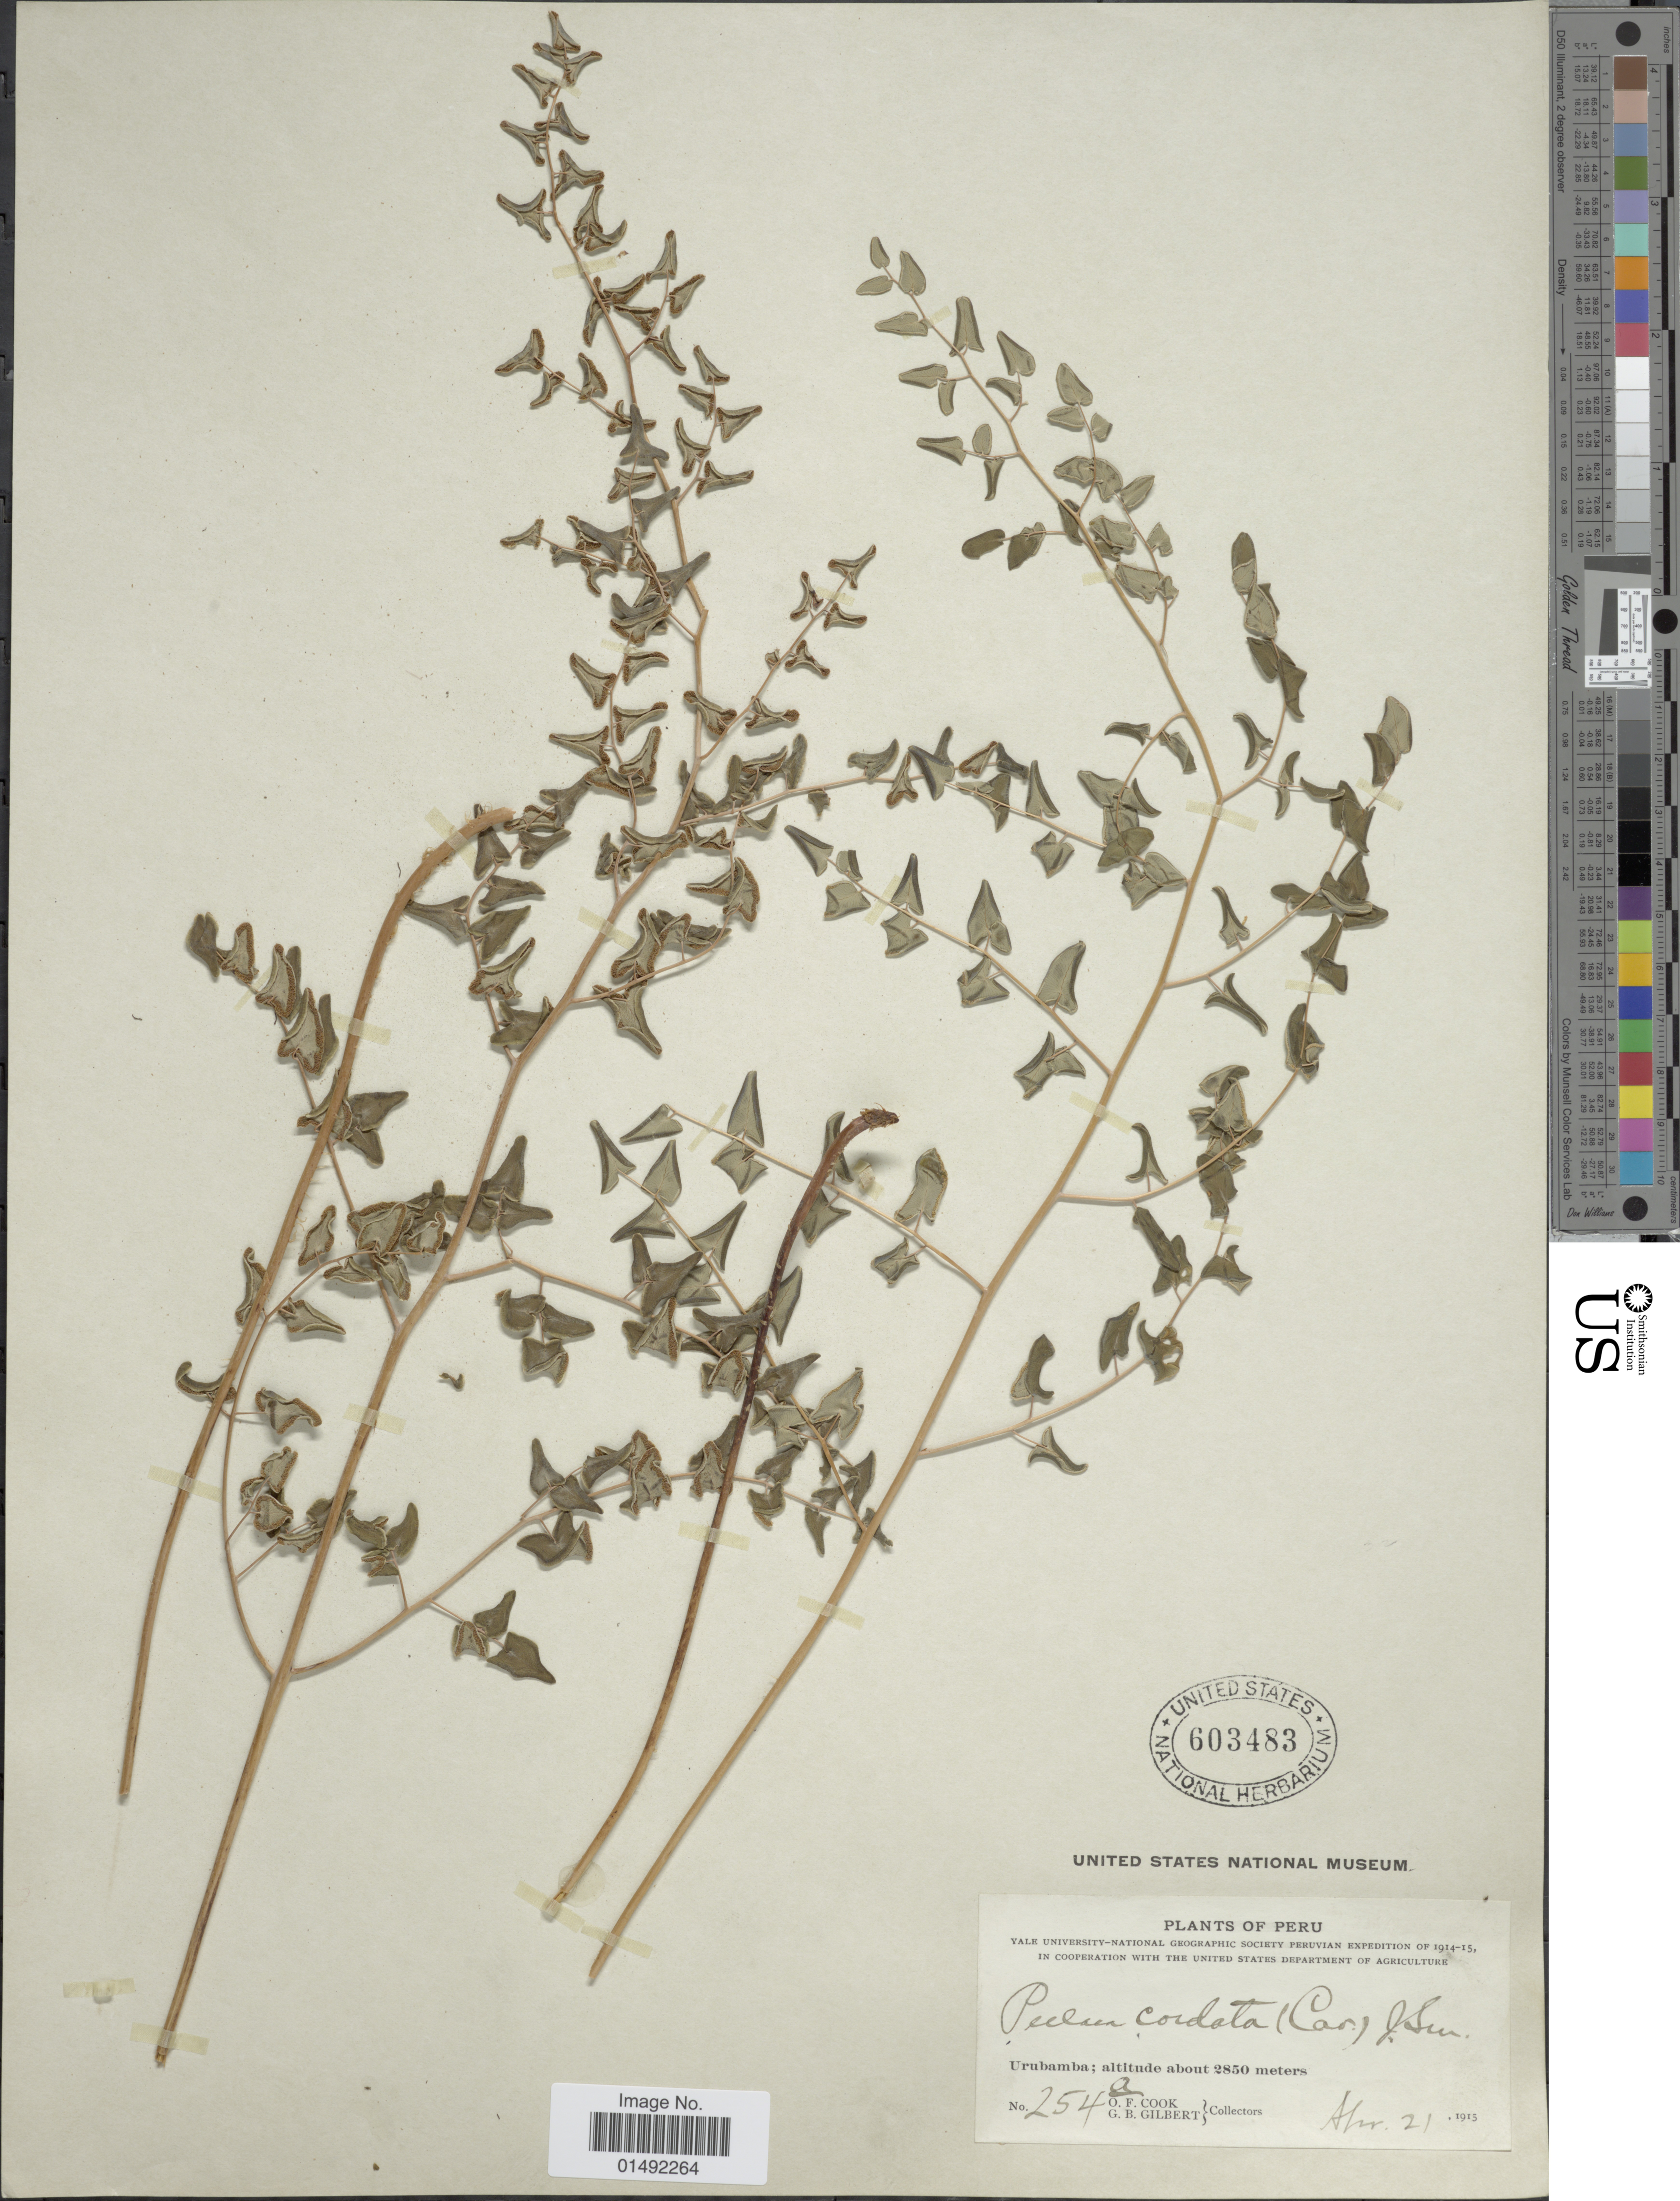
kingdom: Plantae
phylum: Tracheophyta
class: Polypodiopsida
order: Polypodiales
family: Pteridaceae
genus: Pellaea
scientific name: Pellaea sagittata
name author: (Cav.) Link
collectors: O. F. Cook & G. B. Gilbert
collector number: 254a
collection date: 1915-04-21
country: Peru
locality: Urubamba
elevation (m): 2850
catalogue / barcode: US 603483